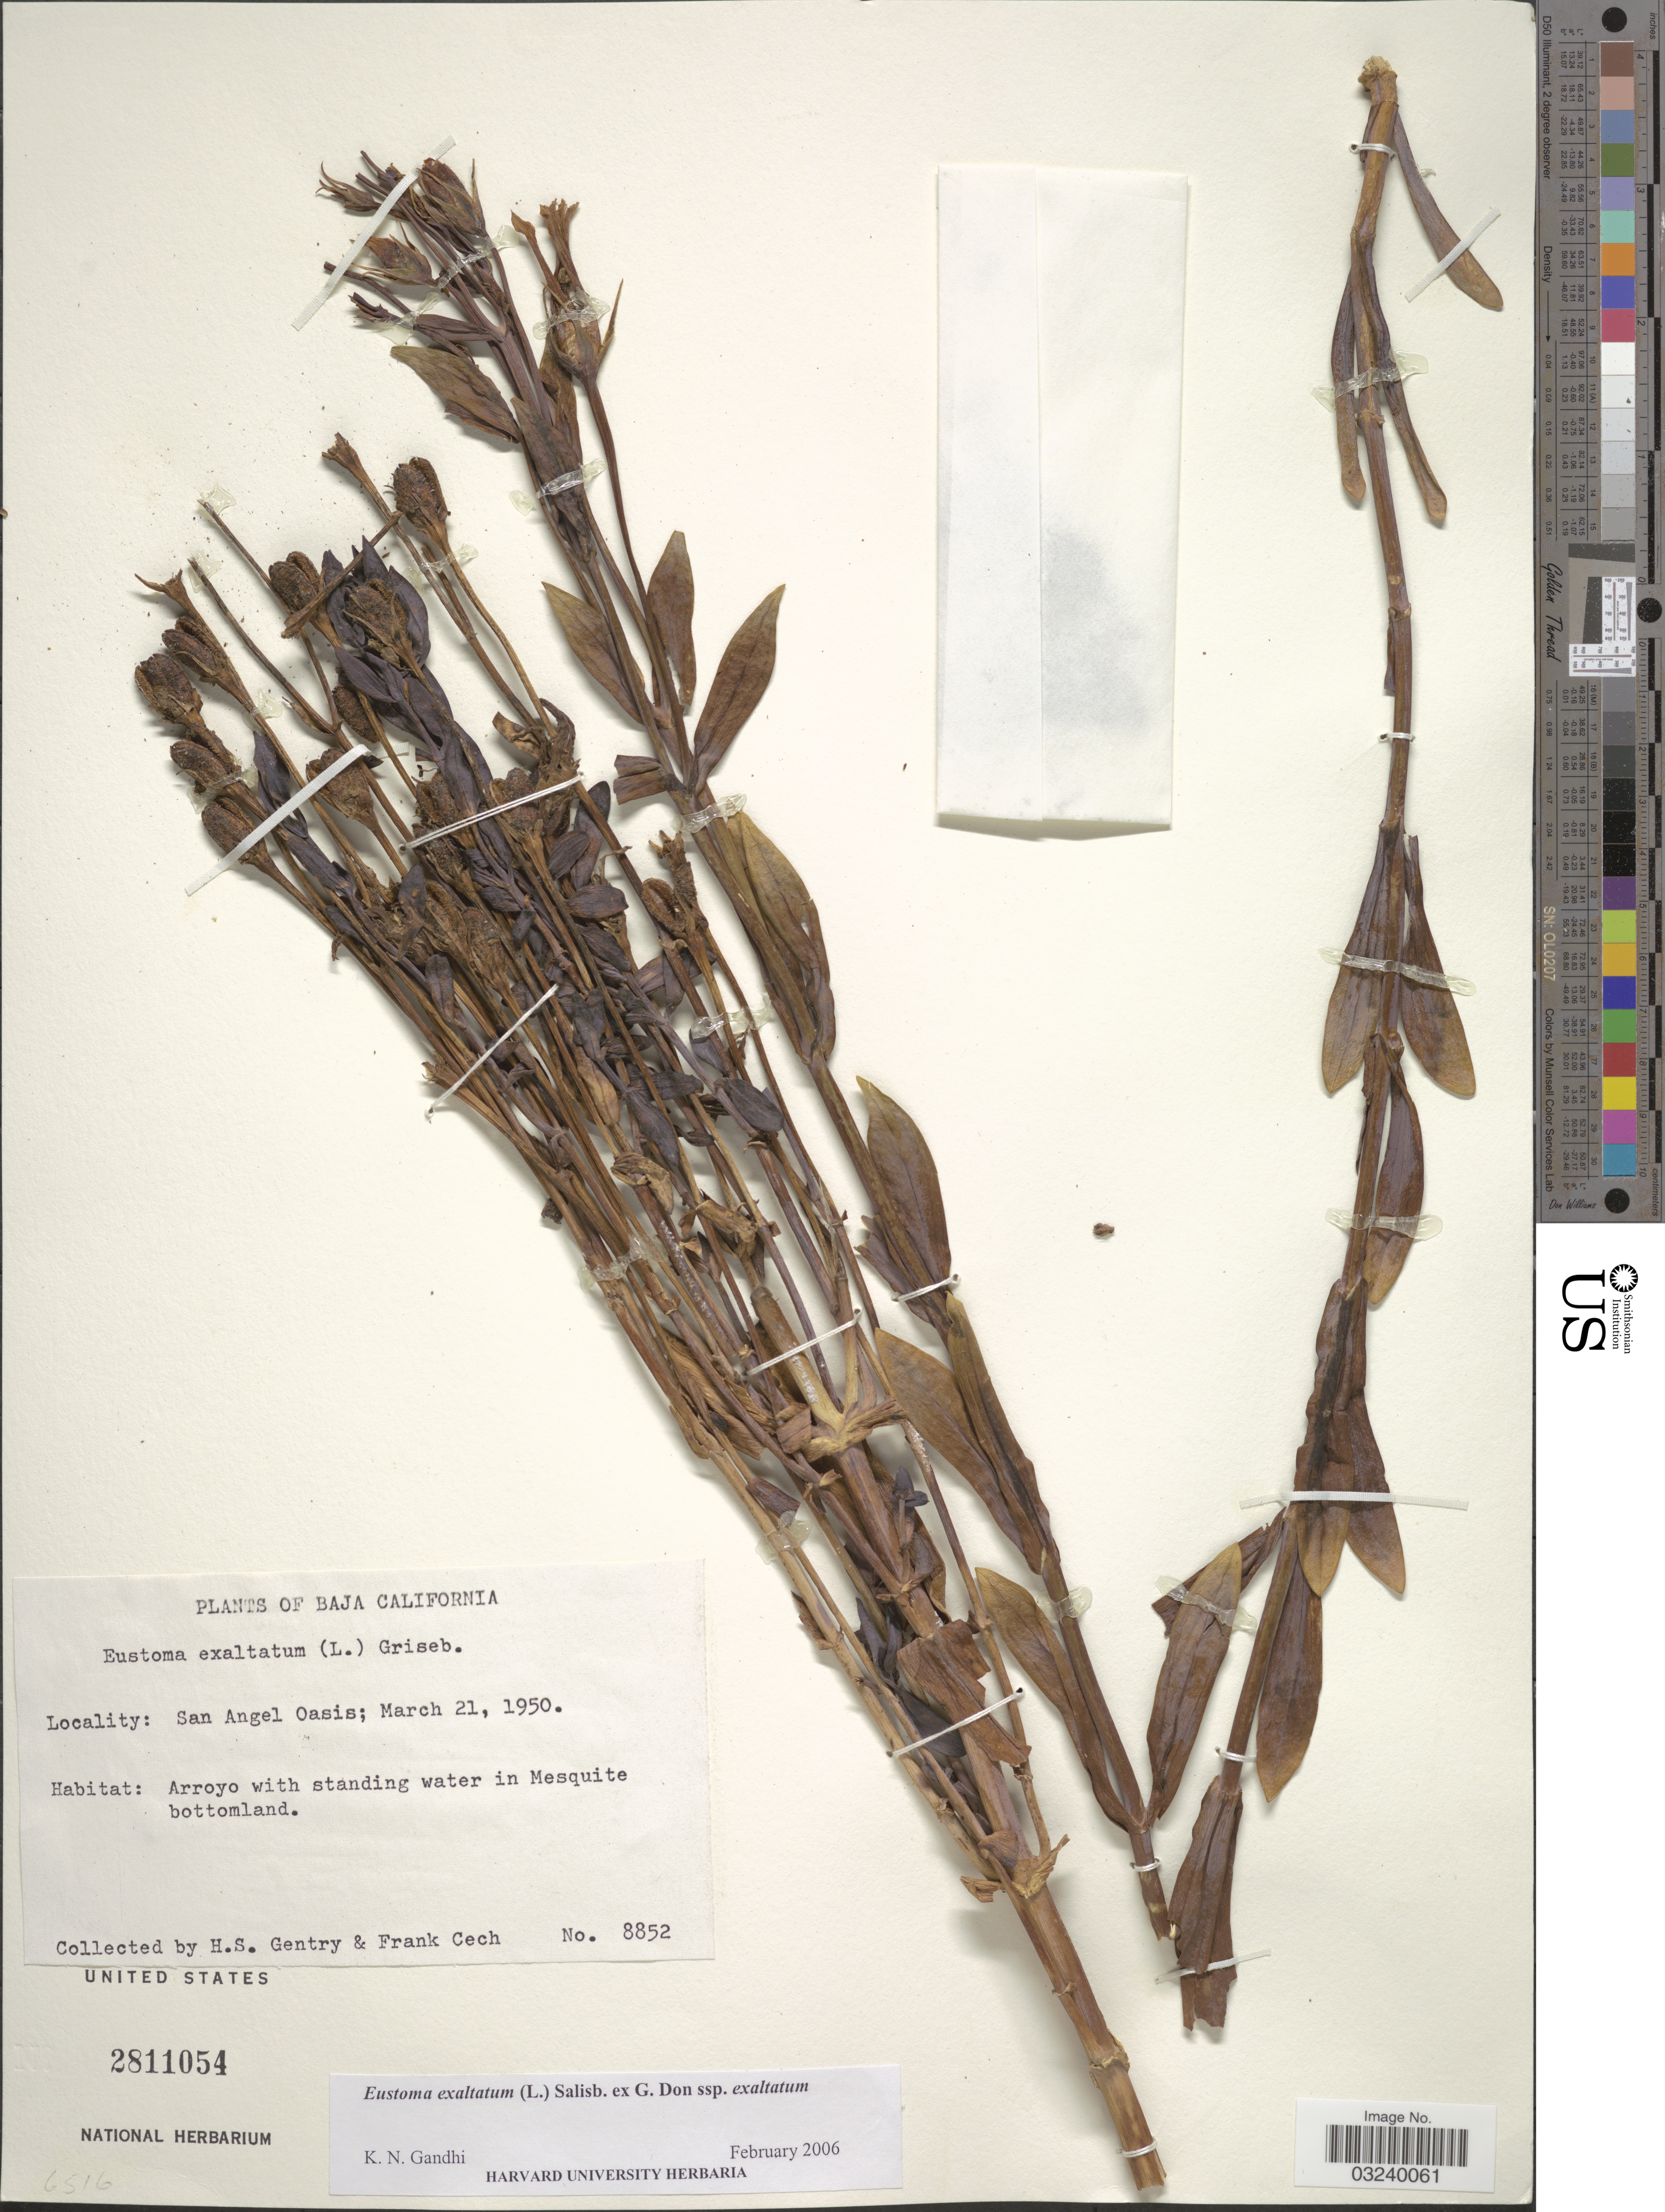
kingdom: Plantae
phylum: Tracheophyta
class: Magnoliopsida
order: Gentianales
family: Gentianaceae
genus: Eustoma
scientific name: Eustoma exaltatum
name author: (L.) Salisb. ex Don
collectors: H. S. Gentry & F. Cech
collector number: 8852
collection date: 1950-03-21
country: Mexico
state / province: Baja California Norte / Baja California Sur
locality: Baja California, San Angel Oasis.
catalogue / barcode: US 2811054